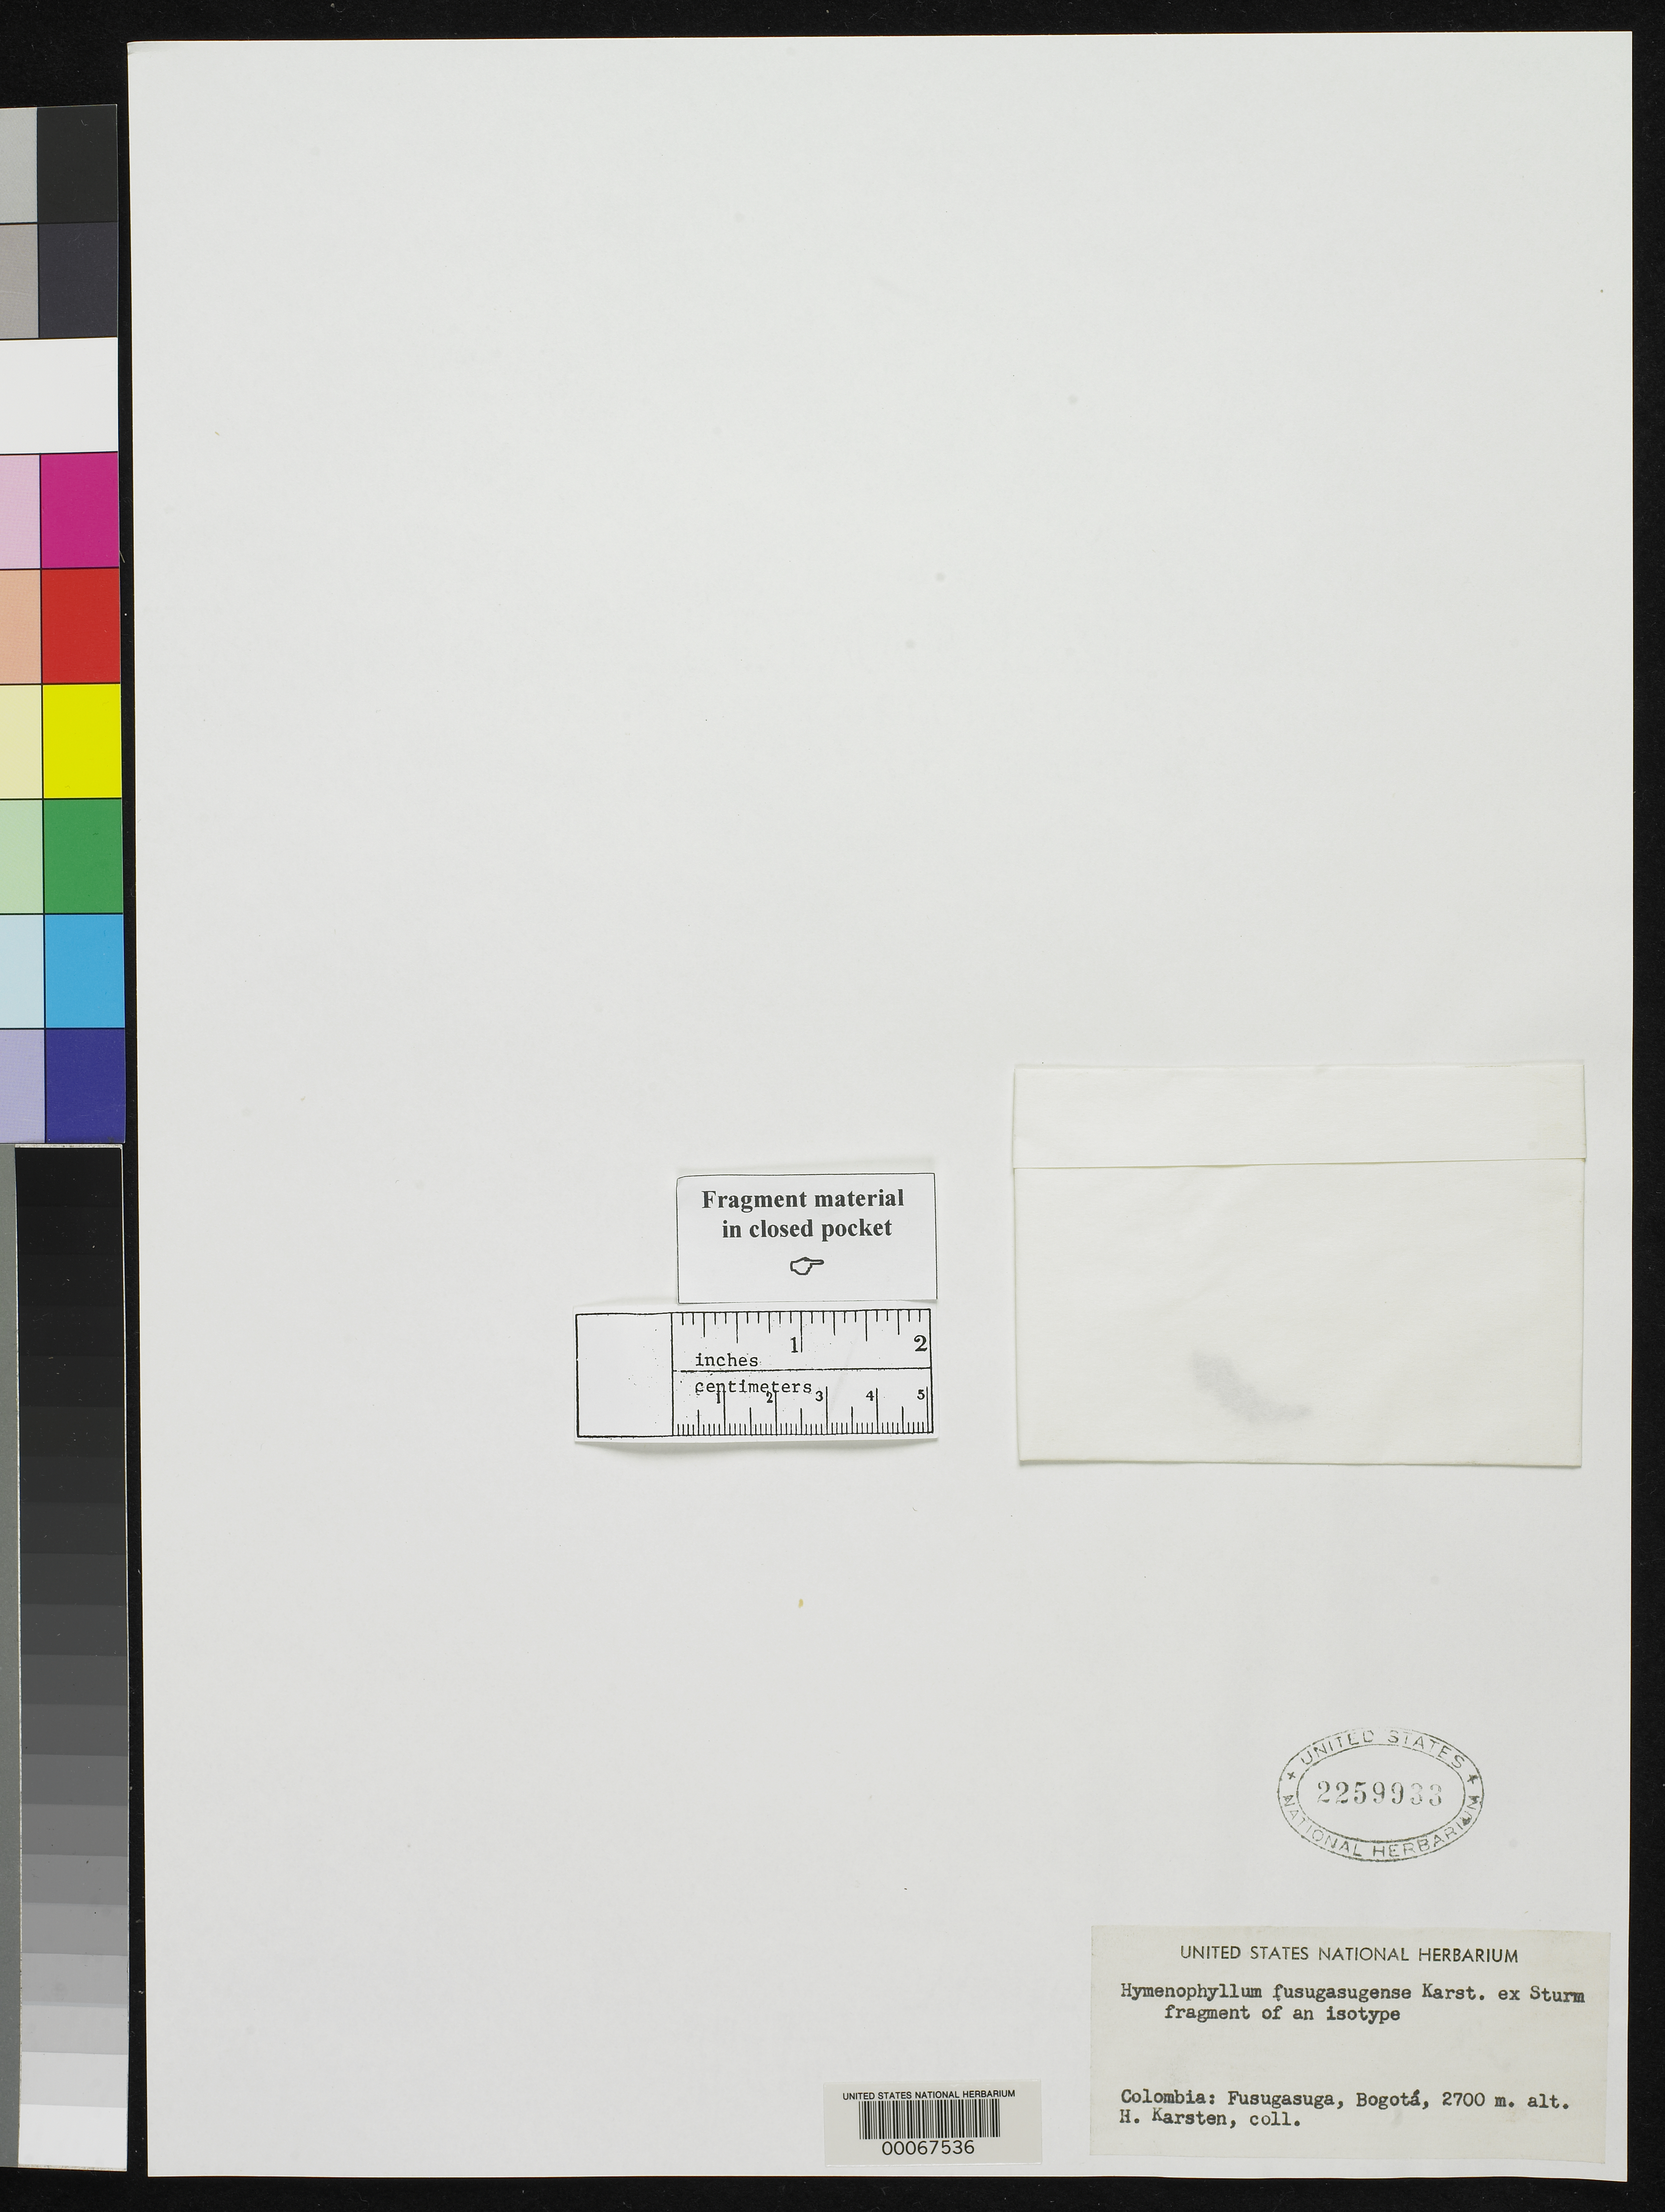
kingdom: Plantae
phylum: Tracheophyta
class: Polypodiopsida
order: Hymenophyllales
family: Hymenophyllaceae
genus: Hymenophyllum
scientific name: Hymenophyllum fusugasugense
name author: H. Karst. ex J.W. Sturm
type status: Isotype Fragment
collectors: H. Karsten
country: Colombia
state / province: Cundinamarca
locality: Bogota, Fusugasuga.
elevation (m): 2700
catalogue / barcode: US 2259933